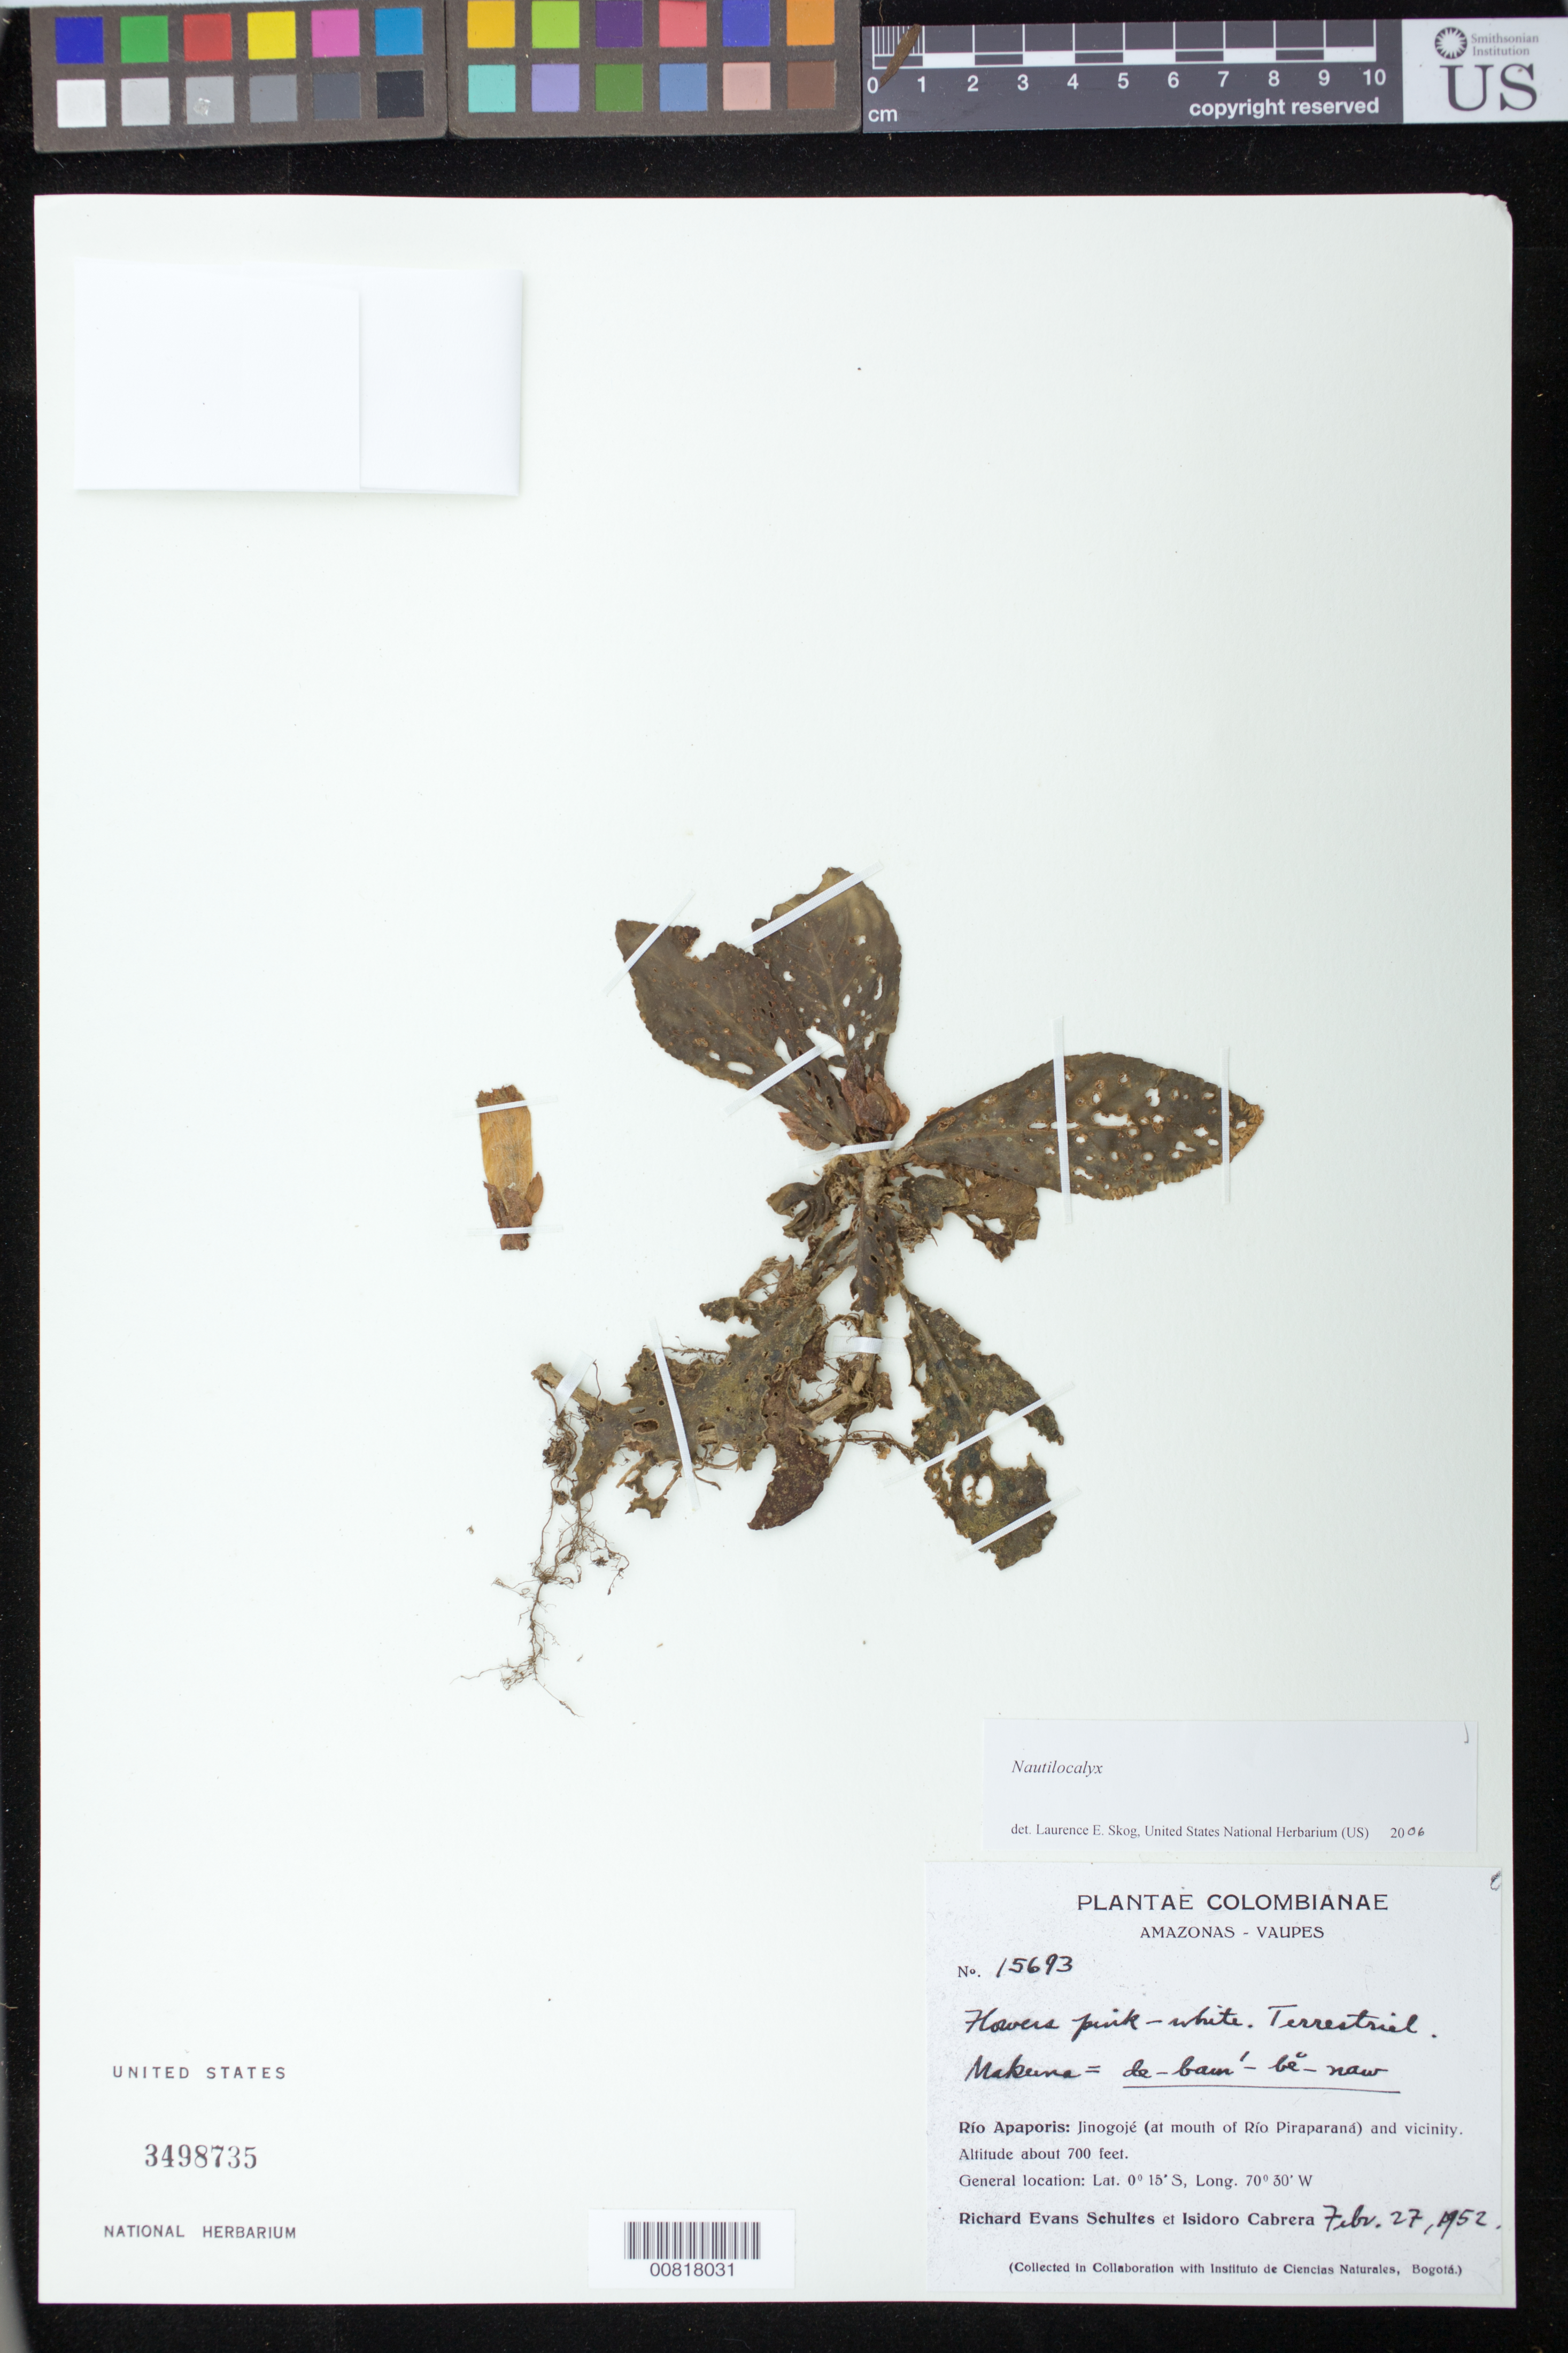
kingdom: Plantae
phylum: Tracheophyta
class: Magnoliopsida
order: Lamiales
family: Gesneriaceae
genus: Nautilocalyx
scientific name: Nautilocalyx sp.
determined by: Skog, Laurence E.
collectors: R. E. Schultes & I. Cabrera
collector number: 15693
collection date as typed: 27 Feb 1952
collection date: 1952-02-27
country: Colombia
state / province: Amazônas / Vaupés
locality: Rio Apaporis: Jinogojé (at mouth of Rio Piraparaná) and vicinity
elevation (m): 213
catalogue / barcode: US 3498735